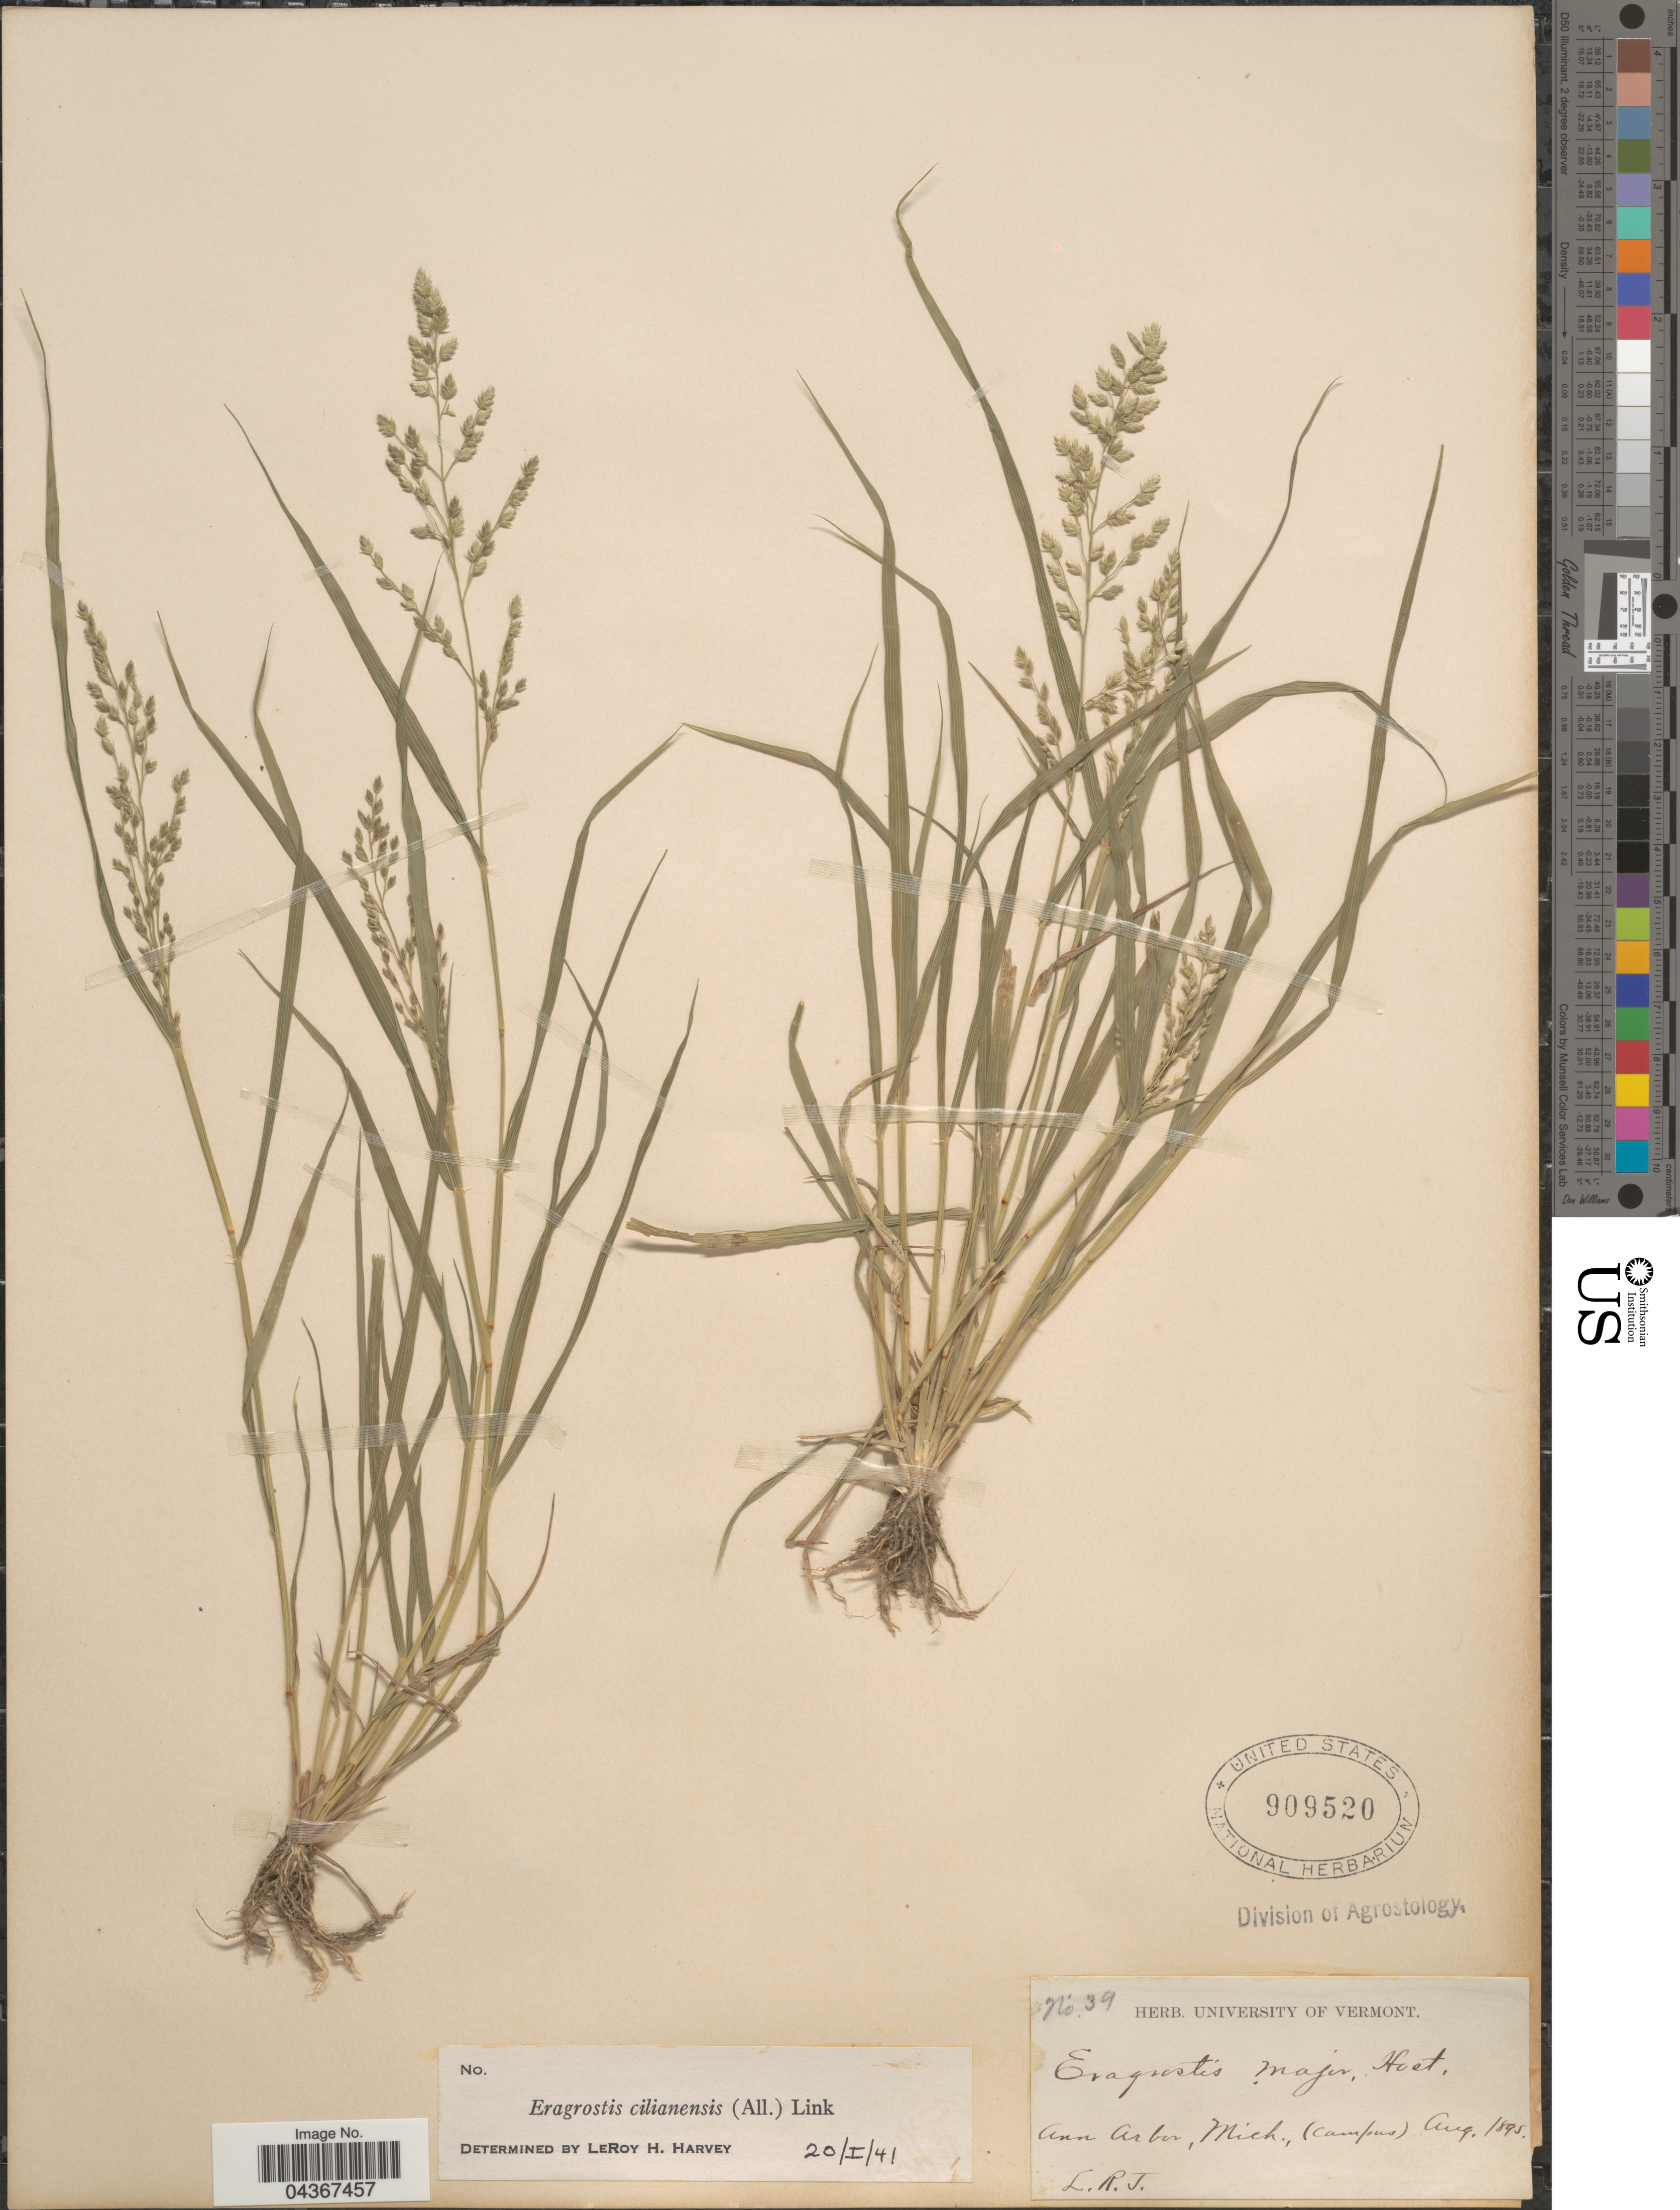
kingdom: Plantae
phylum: Tracheophyta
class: Liliopsida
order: Poales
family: Poaceae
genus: Eragrostis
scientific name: Eragrostis cilianensis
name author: (Bellardi) Vignolo ex Janch.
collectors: L. R. J.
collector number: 39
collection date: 1895-08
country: United States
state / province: Michigan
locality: Ann Arbor, Mich., (Campus).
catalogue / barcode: US 909520